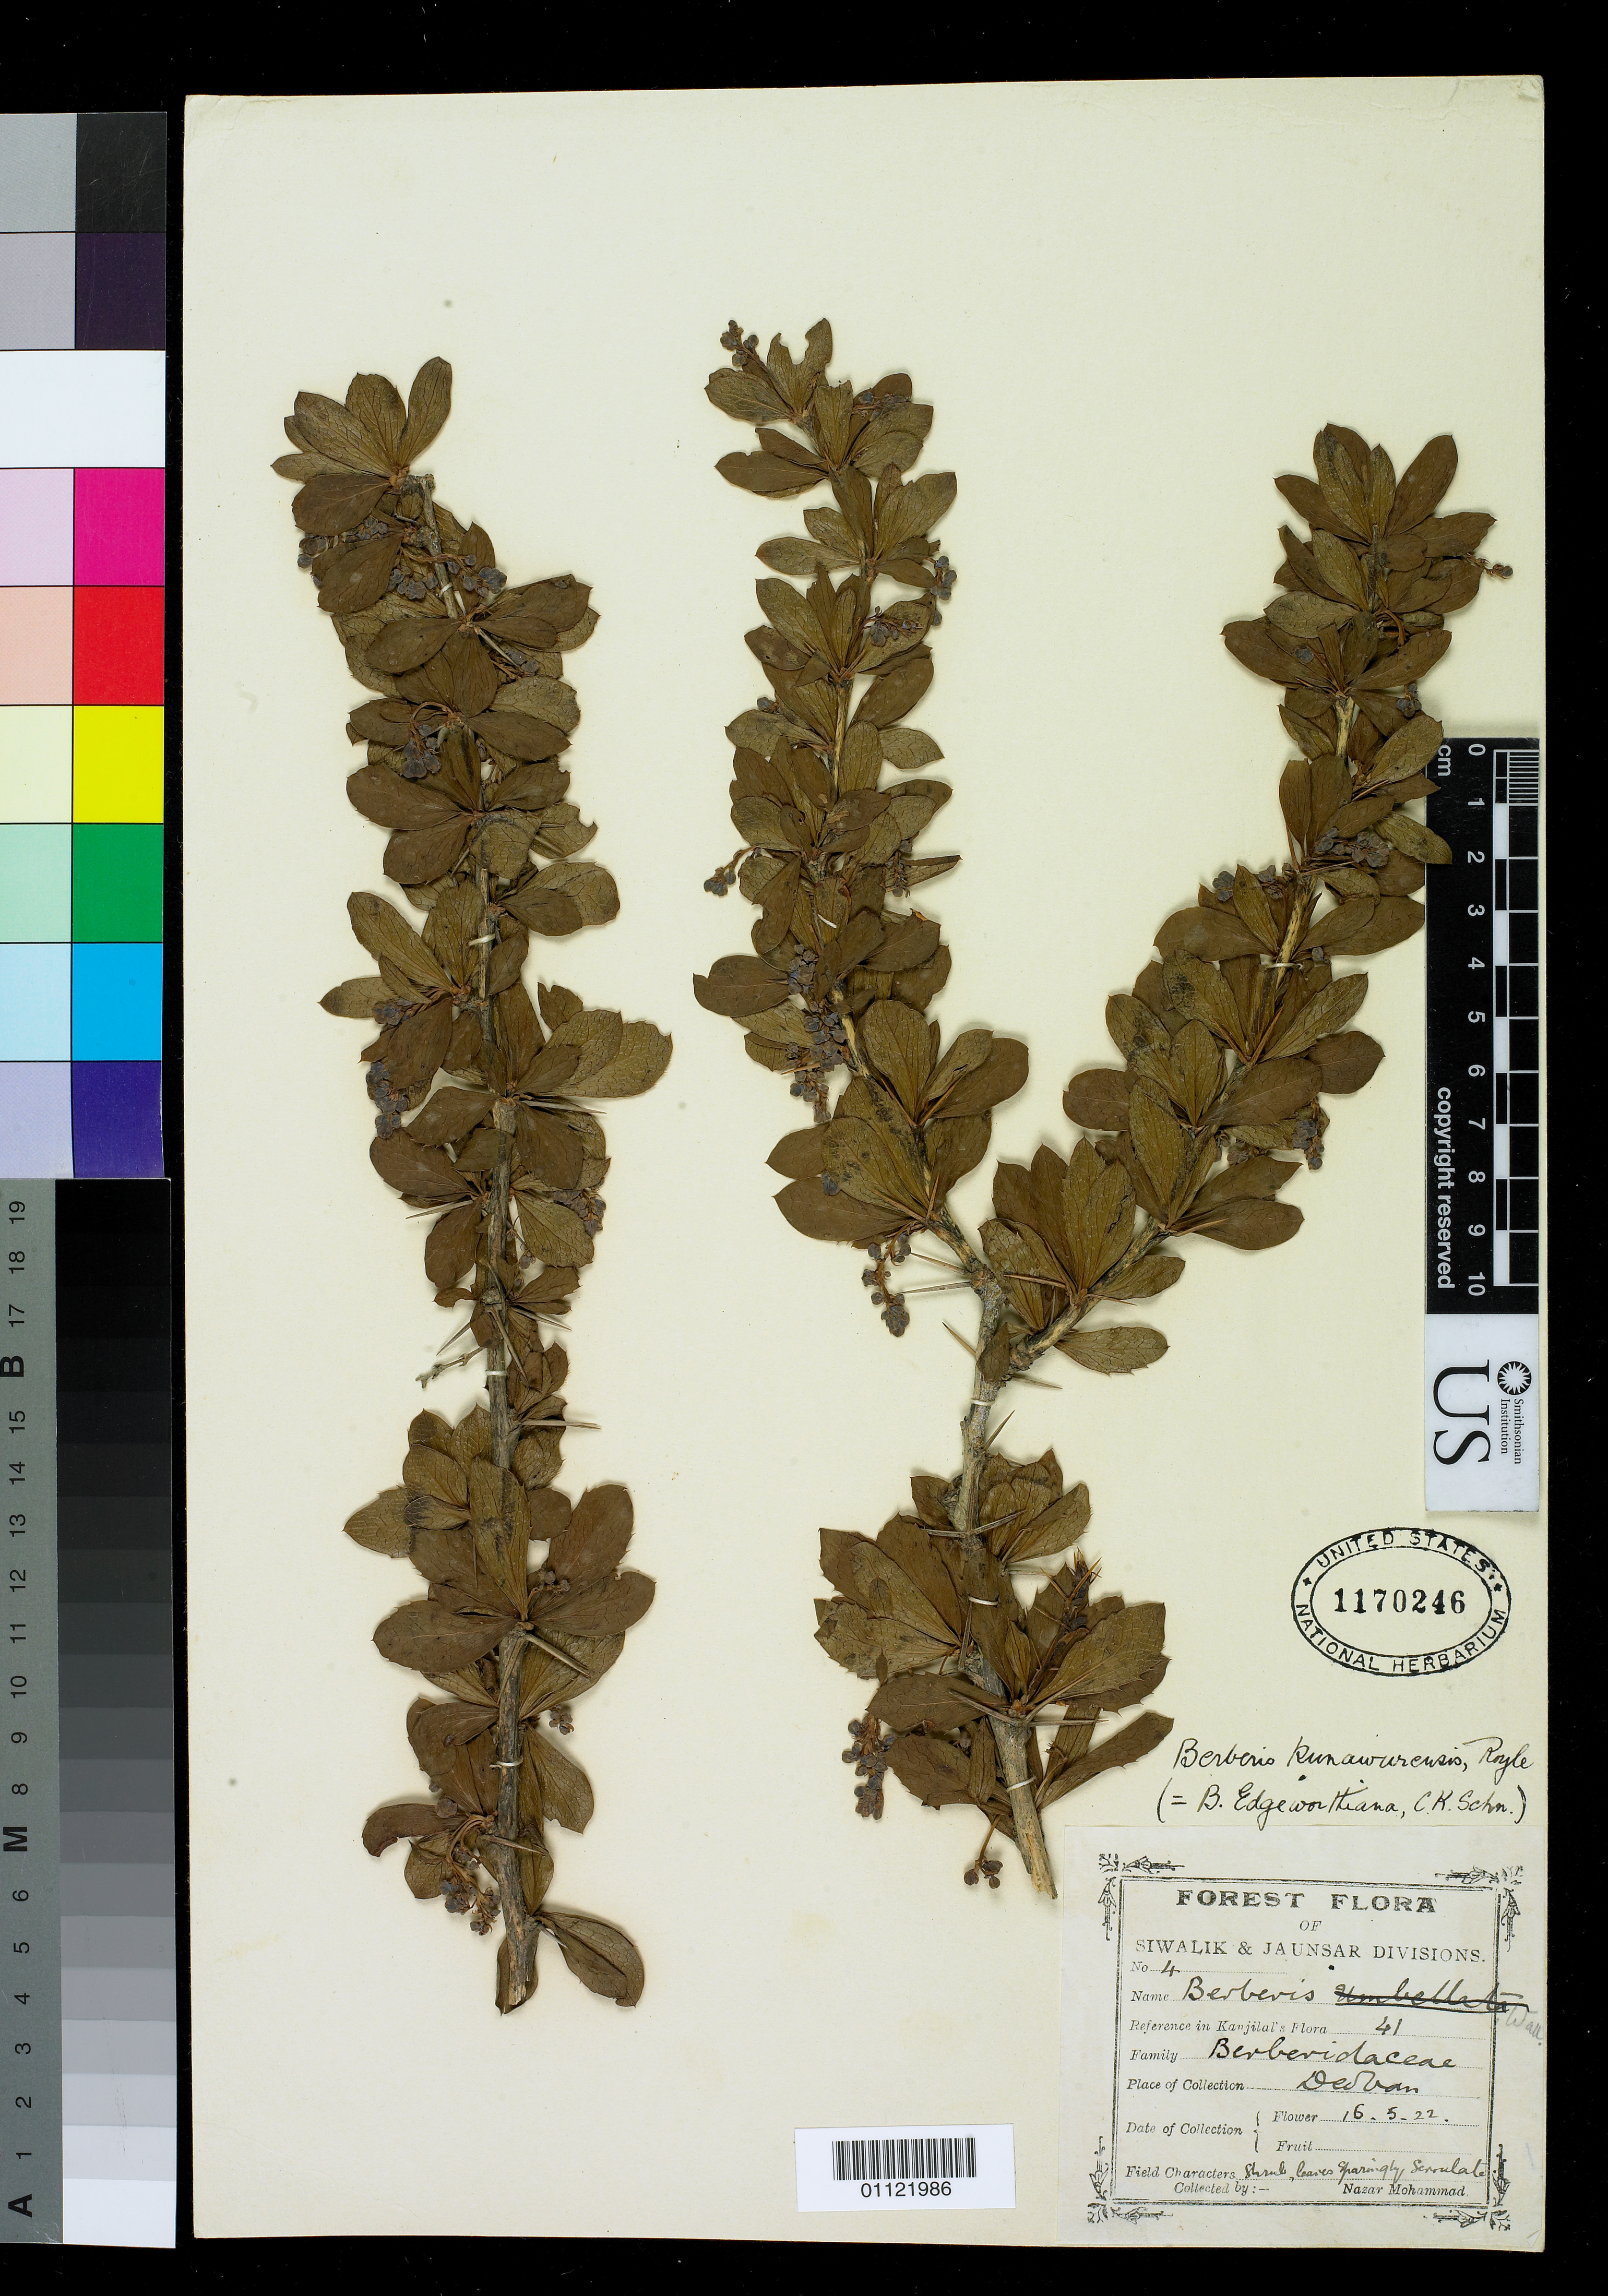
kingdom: Plantae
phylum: Tracheophyta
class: Magnoliopsida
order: Ranunculales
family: Berberidaceae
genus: Berberis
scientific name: Berberis kunawurensis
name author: Royle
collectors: N. Mohammad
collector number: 4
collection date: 1922-05-16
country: India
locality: Desvan (sp.?)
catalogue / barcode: US 1170246